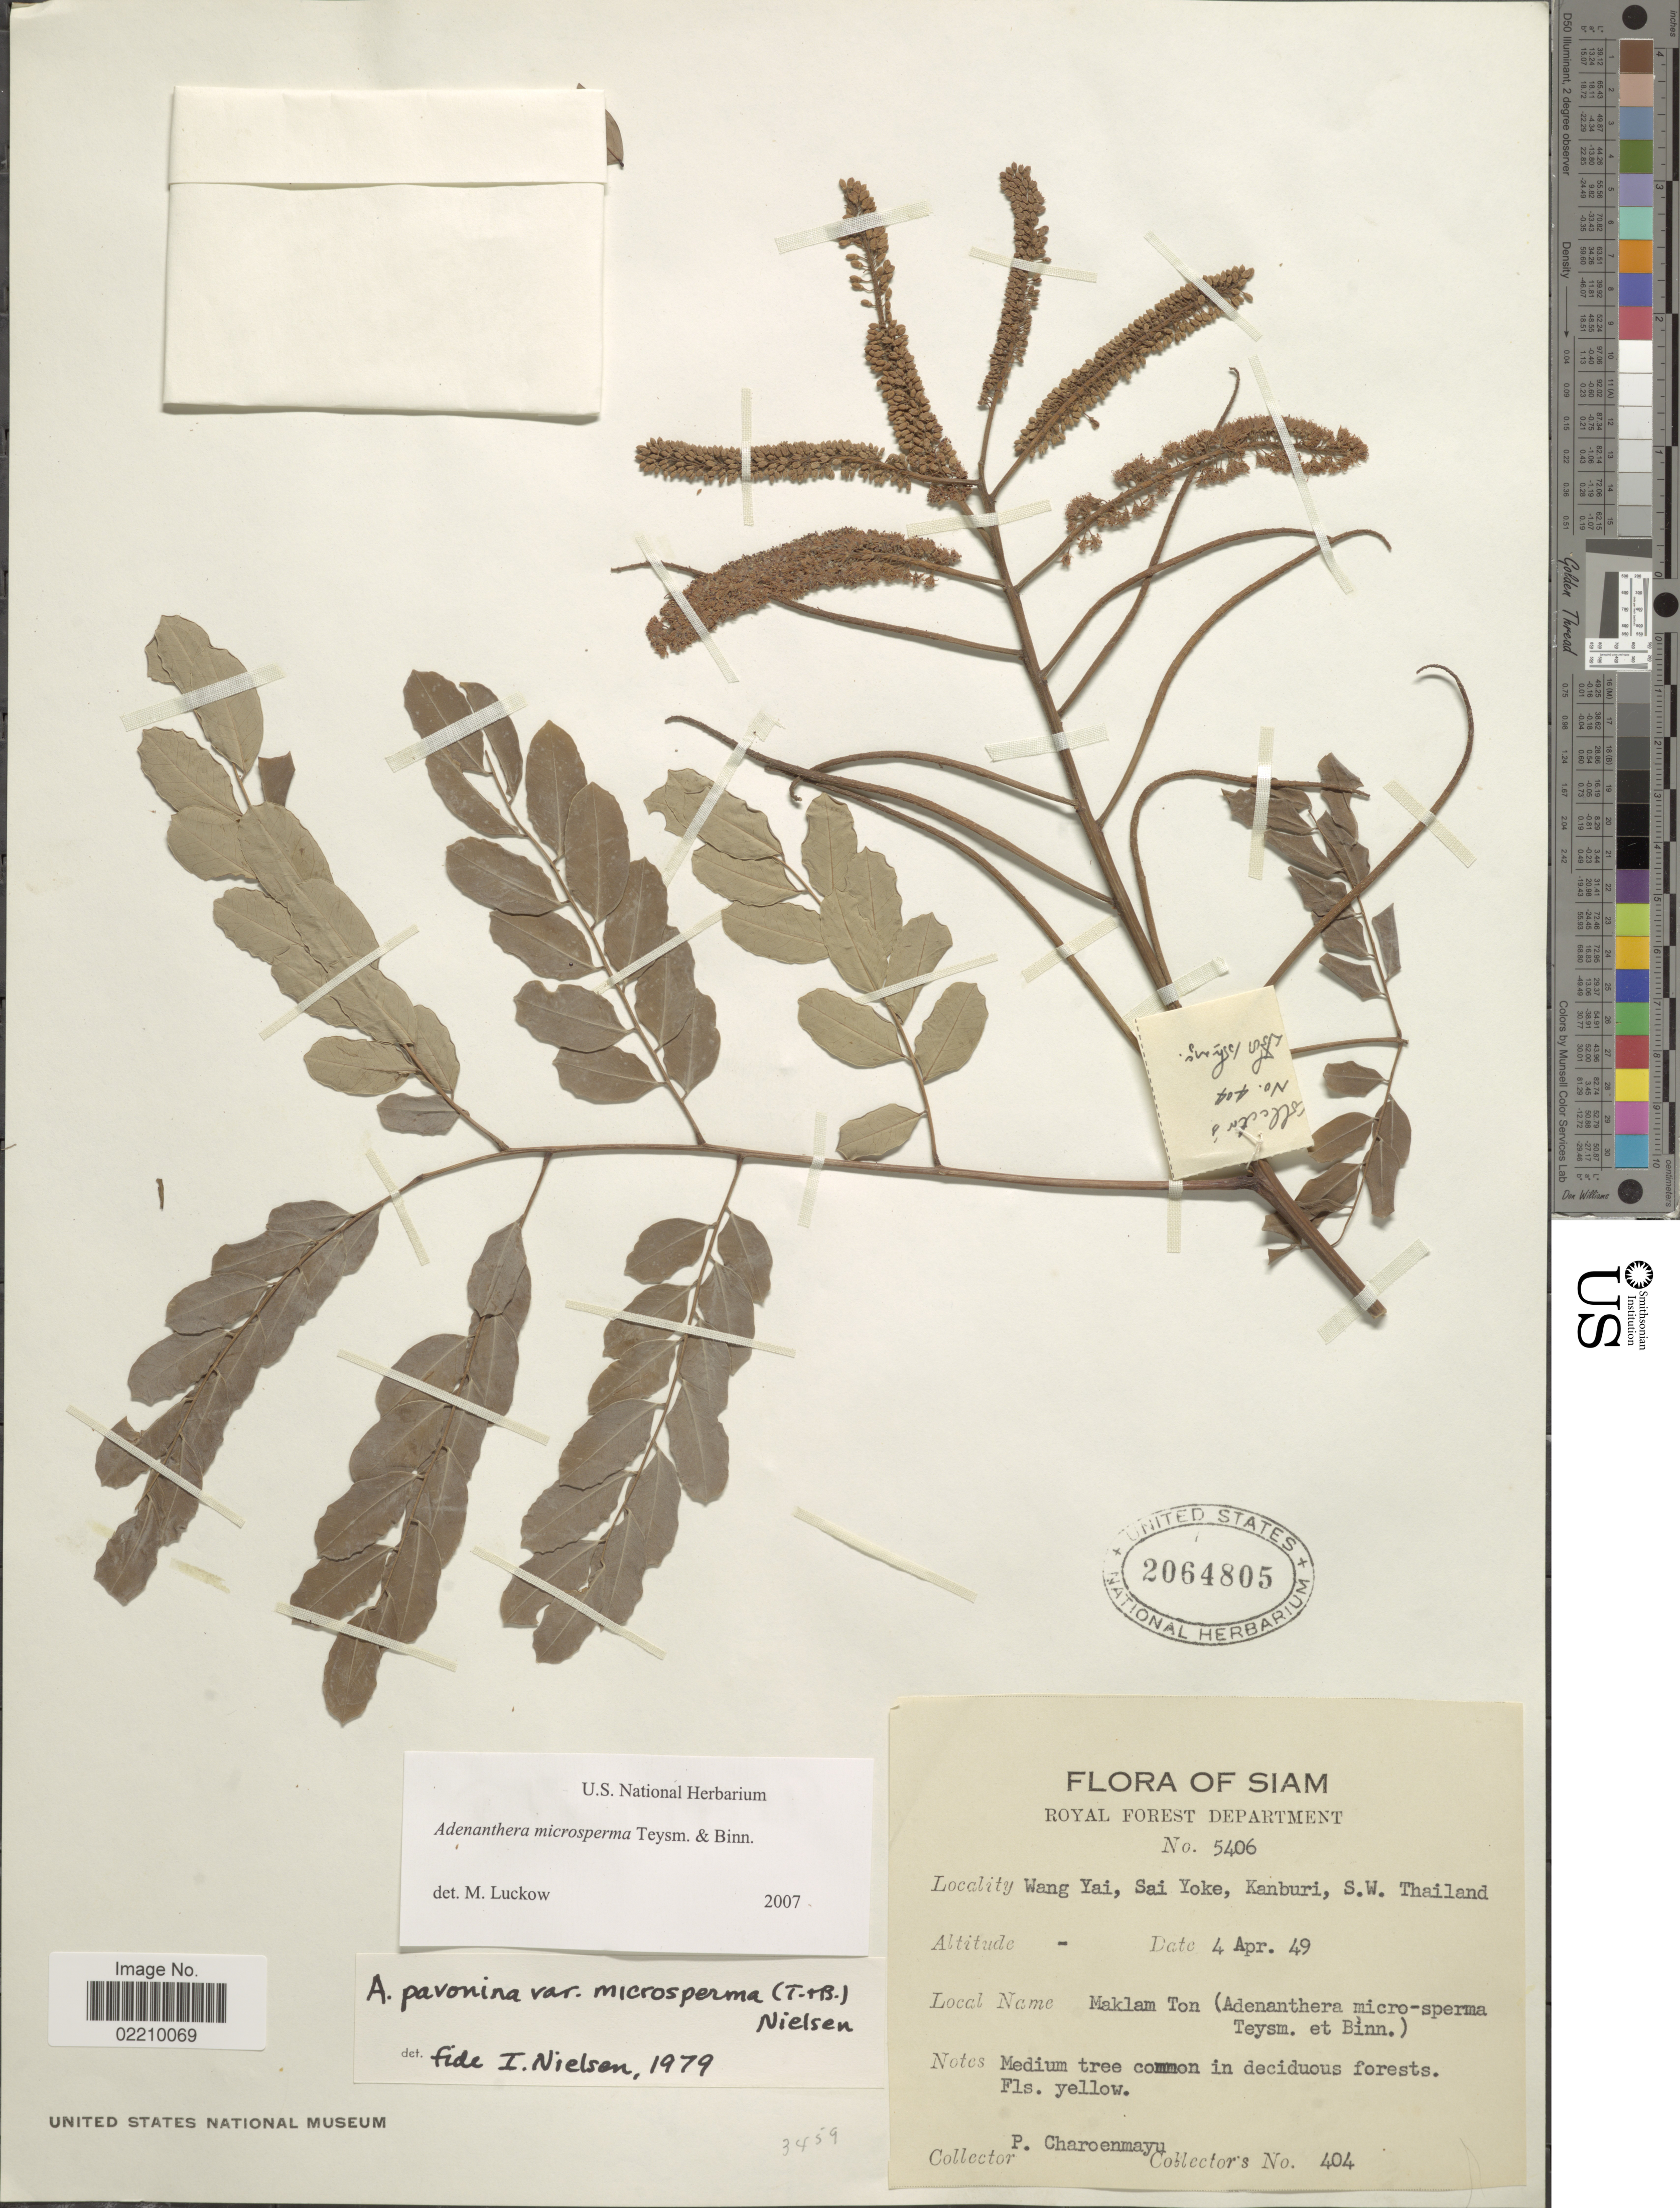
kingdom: Plantae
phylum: Tracheophyta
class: Magnoliopsida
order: Fabales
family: Fabaceae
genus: Adenanthera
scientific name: Adenanthera microsperma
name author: Teysm. & Binn.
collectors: P. Charoenmayu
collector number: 404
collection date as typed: Transcribed d/m/y: 4/4/49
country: Thailand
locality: Siam, Wang Yai, Sai Yoke, Kanburi, S. W. Thailand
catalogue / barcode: US 2064805